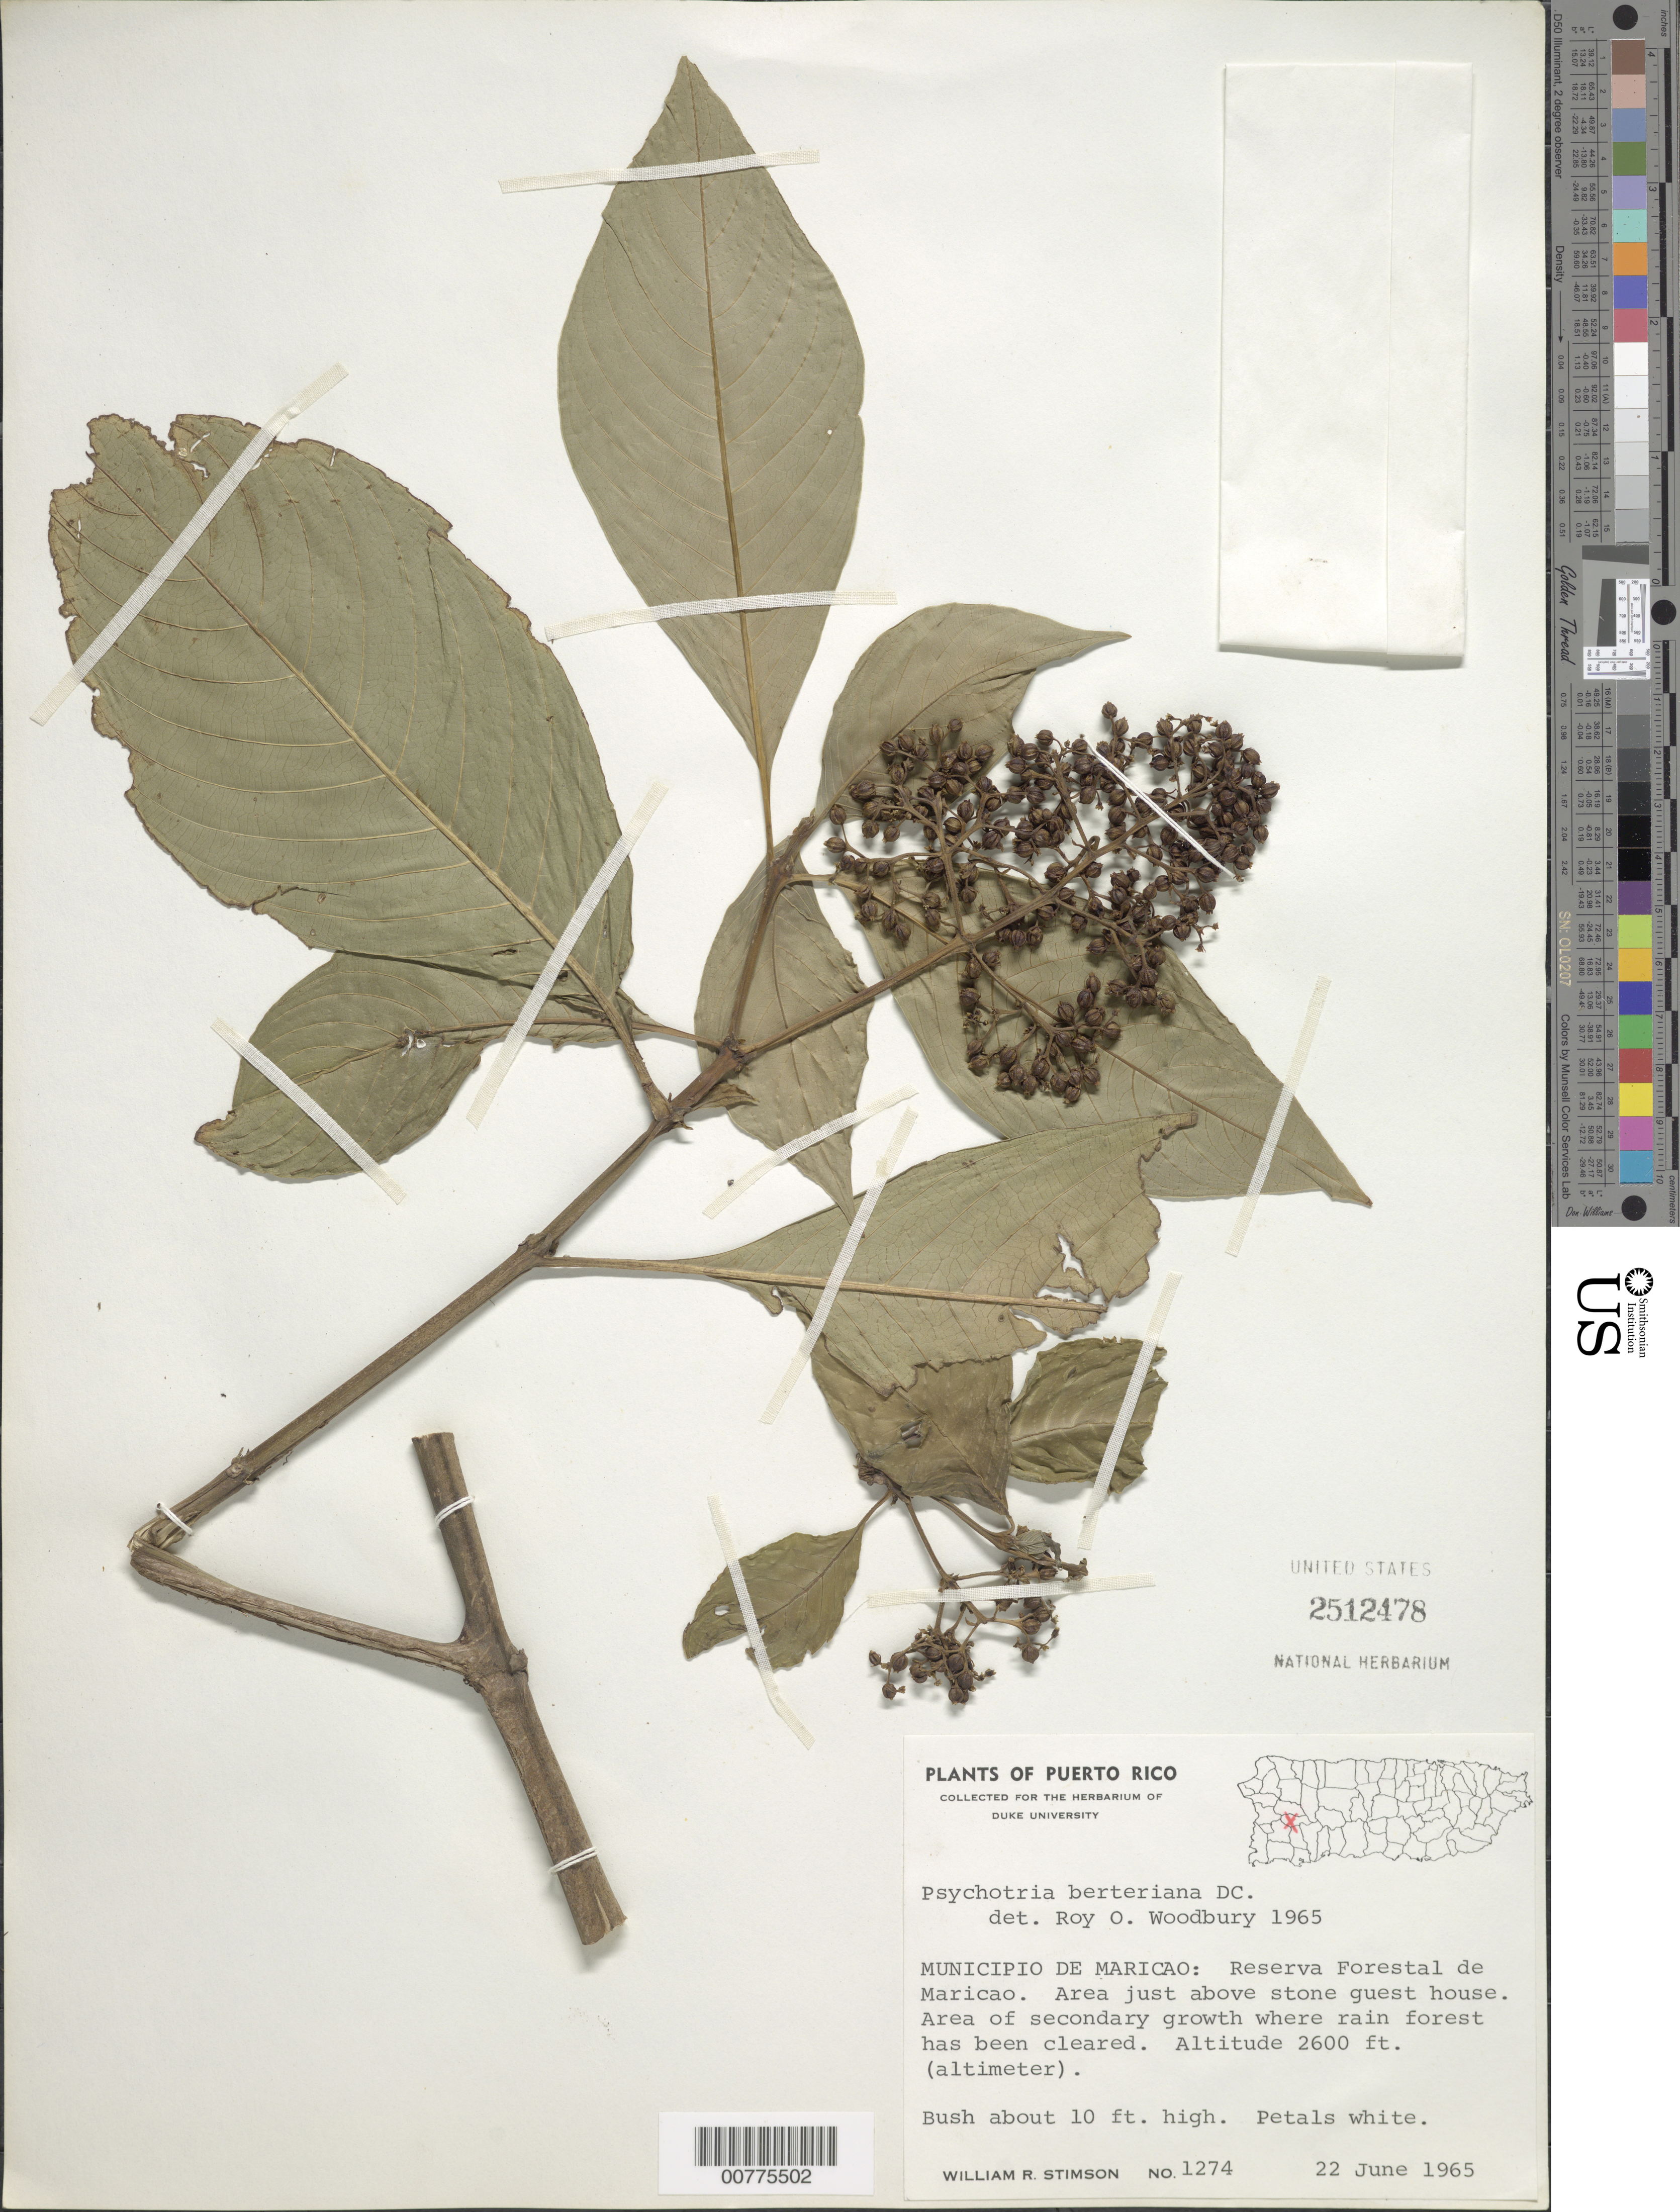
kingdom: Plantae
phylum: Tracheophyta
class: Magnoliopsida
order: Gentianales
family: Rubiaceae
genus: Psychotria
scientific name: Psychotria berteroana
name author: DC.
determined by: Woodbury, R. O.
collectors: W. R. Stimson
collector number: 1274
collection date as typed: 22 Jun 1965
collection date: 1965-06-22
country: Puerto Rico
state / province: Maricao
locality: Municipio de Maricao, Reserva Forestal de Maricao. Area just above stone guest house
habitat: Area of secondary growth where rain forest has been cleared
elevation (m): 792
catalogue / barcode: US 2512478